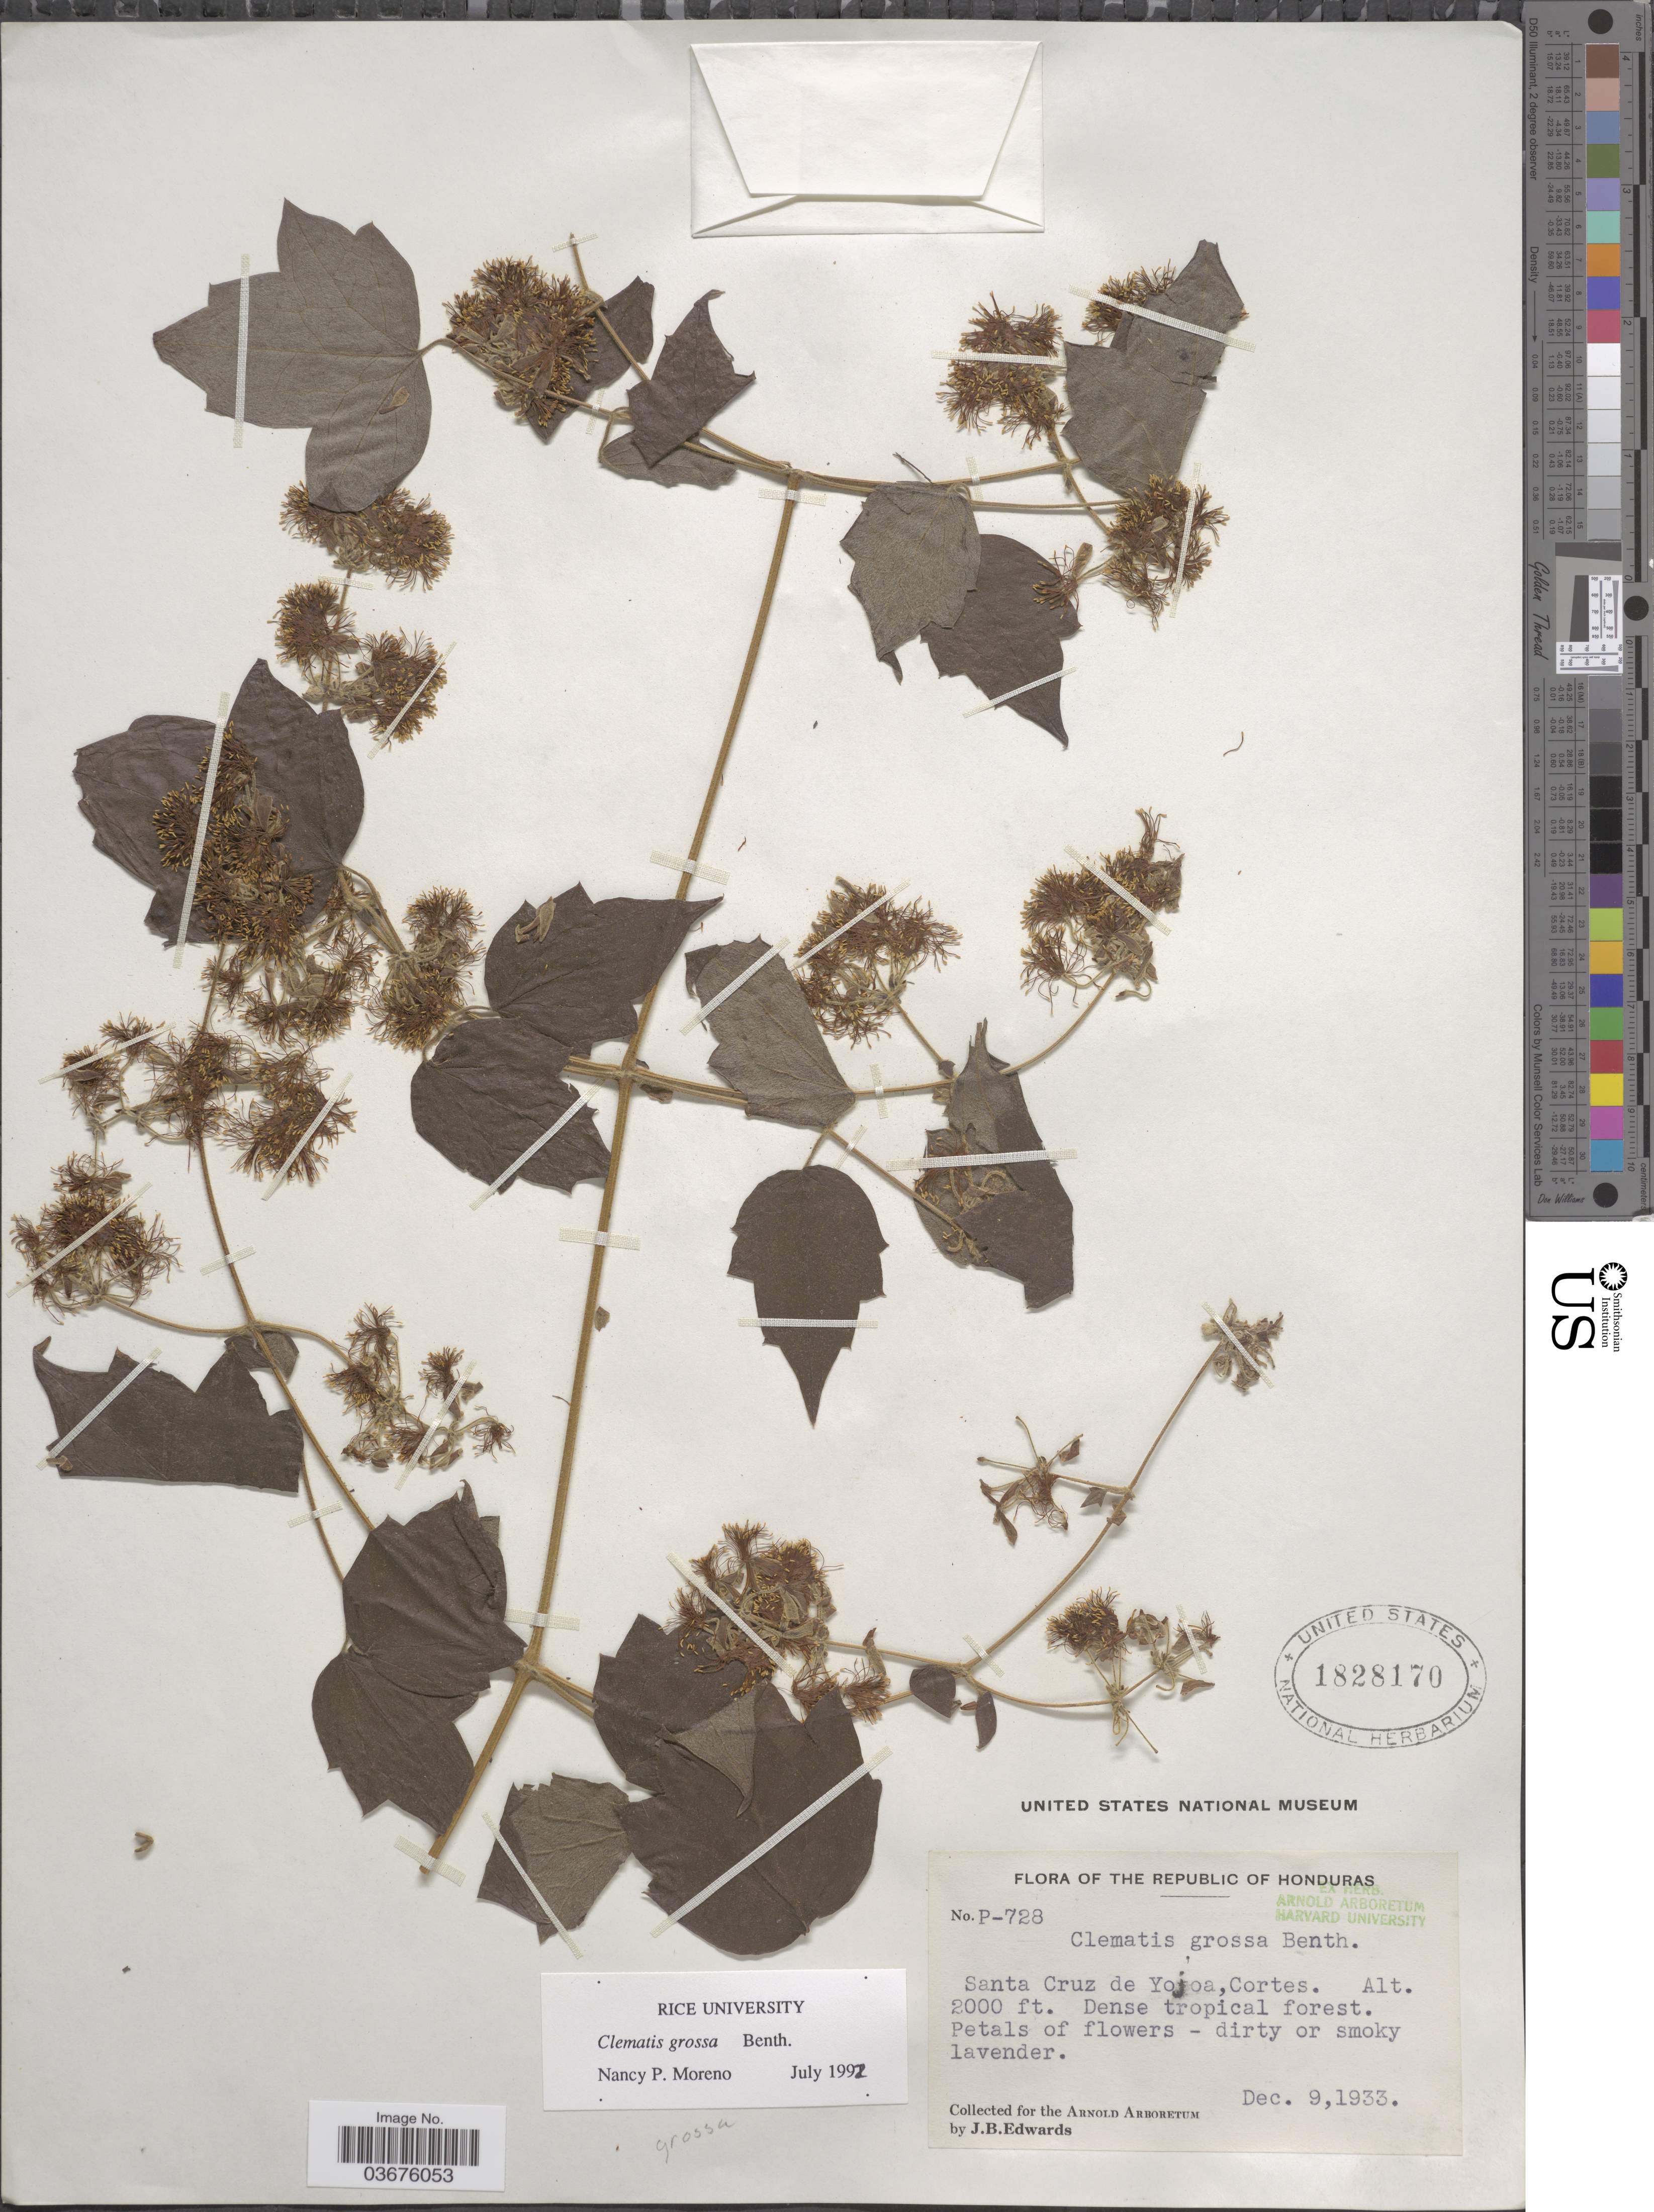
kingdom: Plantae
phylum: Tracheophyta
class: Magnoliopsida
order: Ranunculales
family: Ranunculaceae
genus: Clematis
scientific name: Clematis grossa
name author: Benth.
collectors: J. B. Edwards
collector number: P-728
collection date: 1933-12-09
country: Honduras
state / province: Cortes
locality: Santa Cruz de Yojoa.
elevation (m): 610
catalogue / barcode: US 1828170